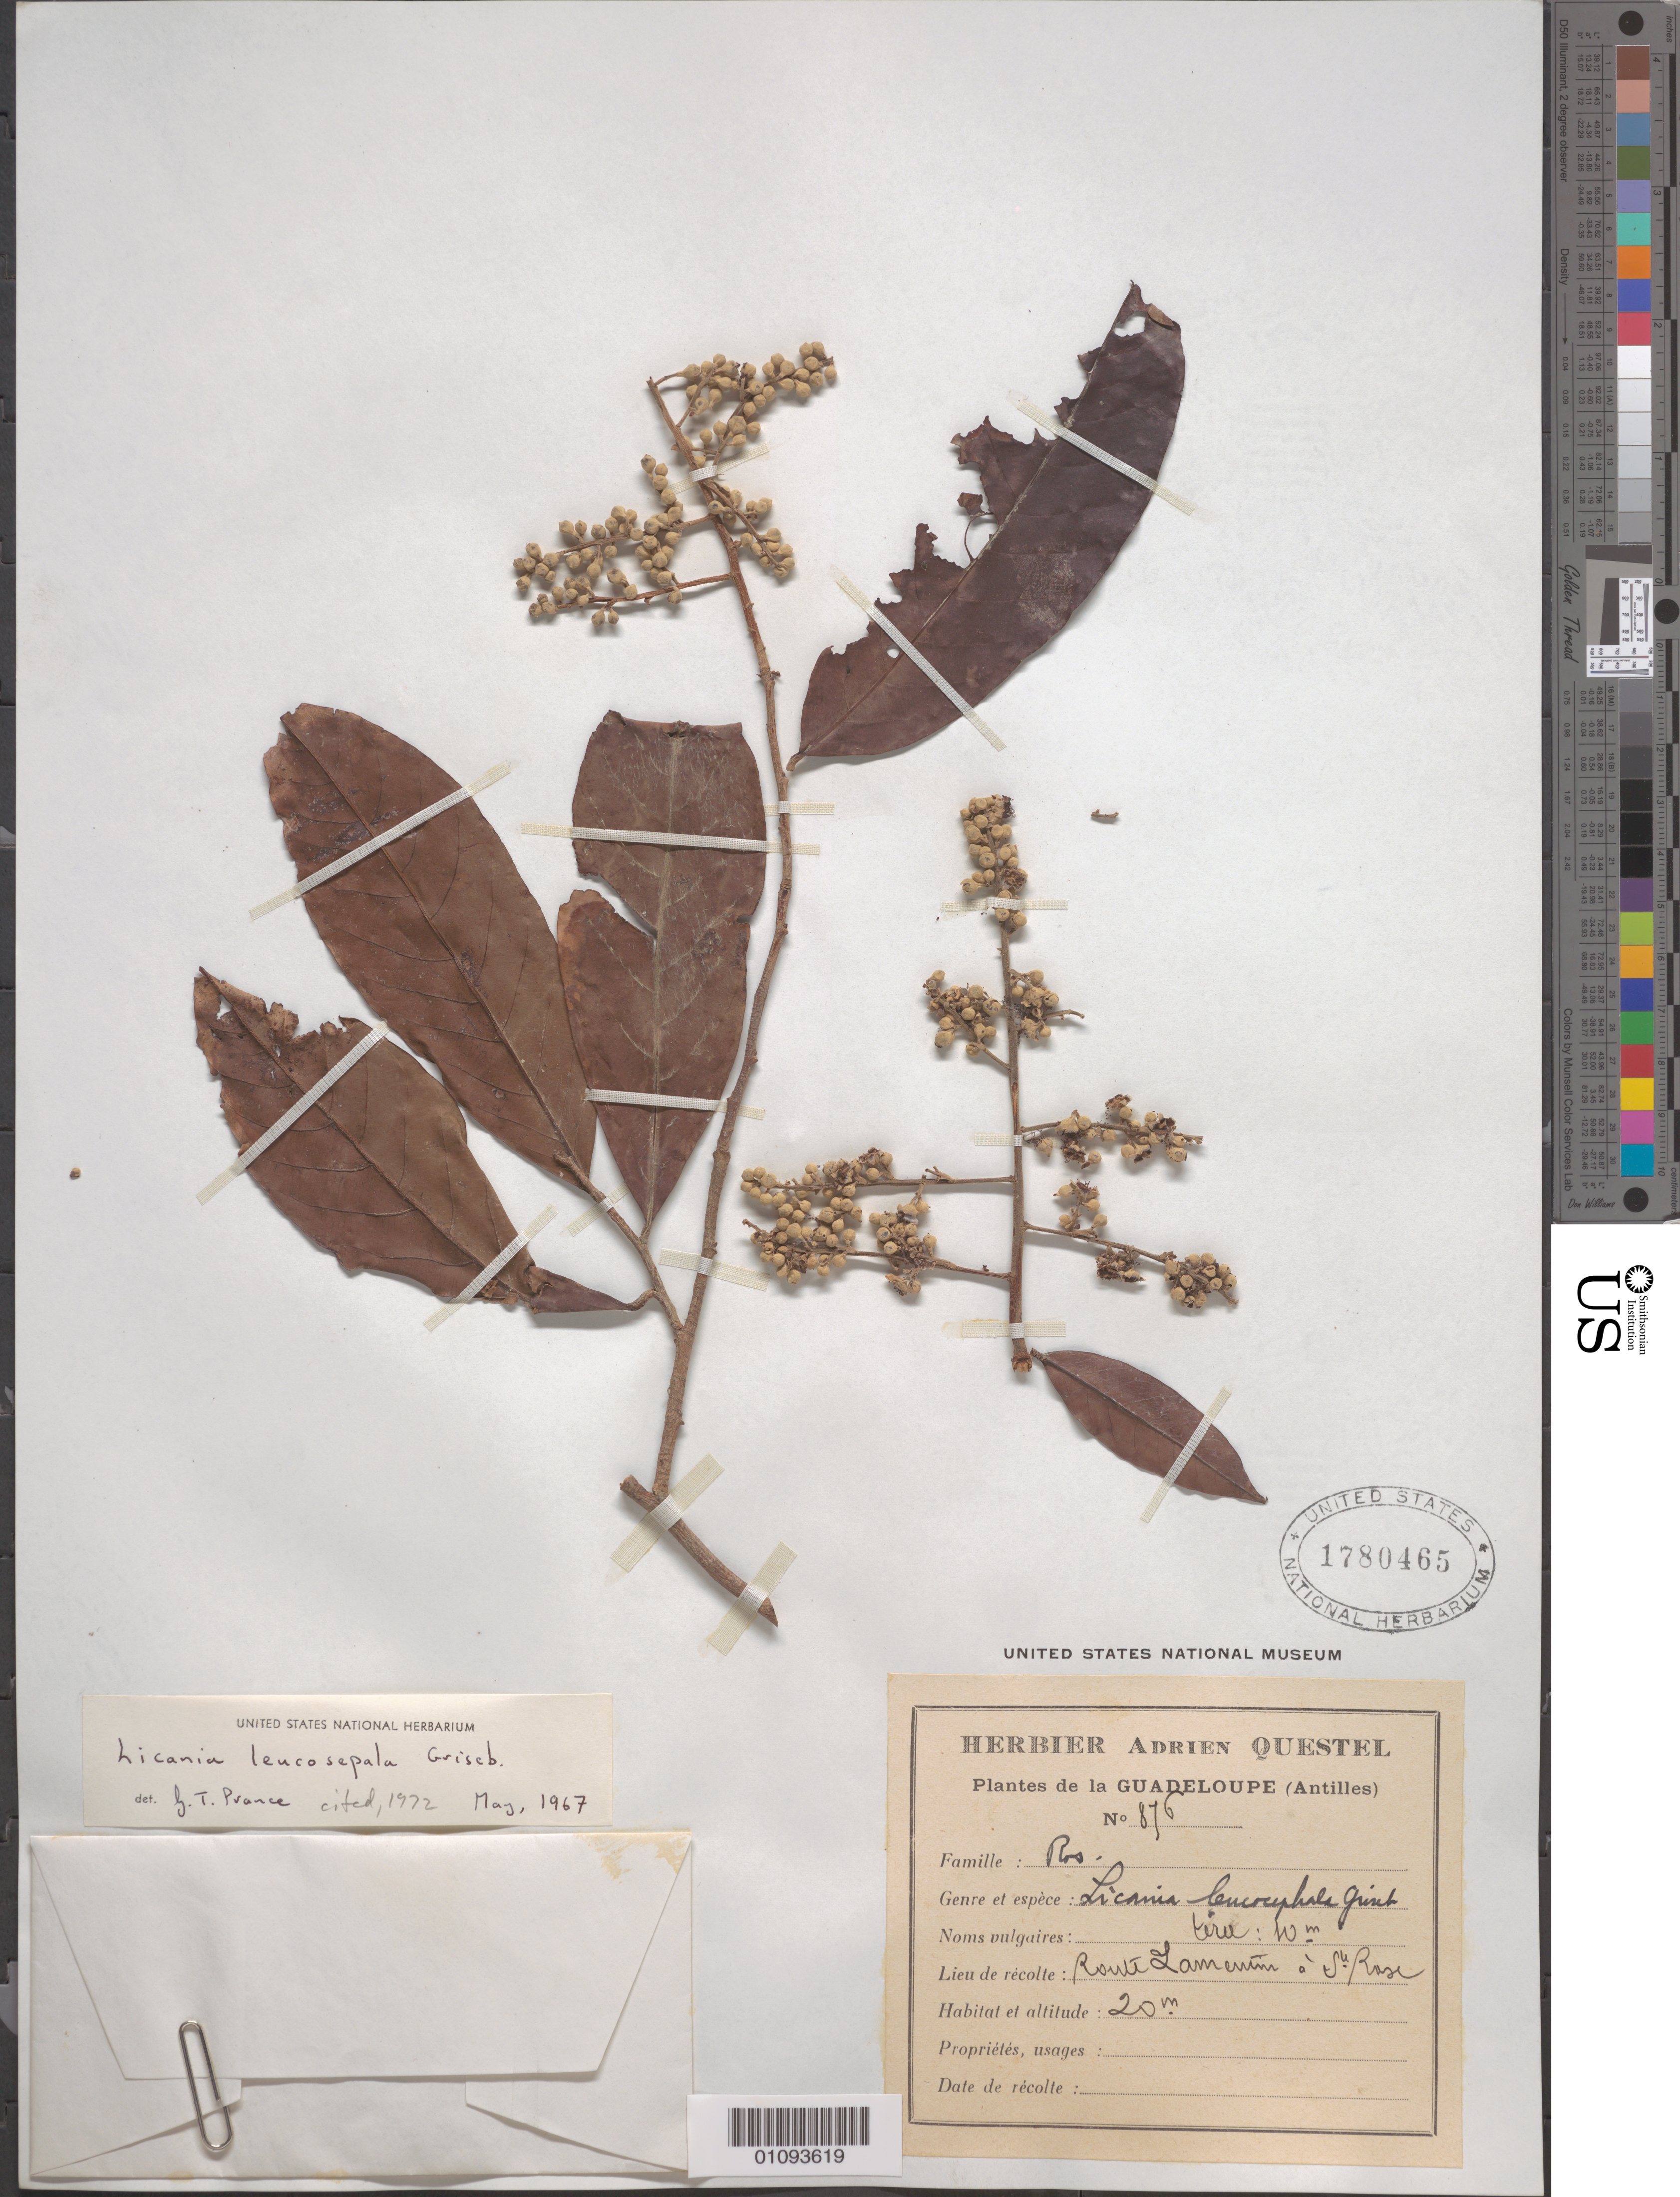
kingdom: Plantae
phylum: Tracheophyta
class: Magnoliopsida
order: Malpighiales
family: Chrysobalanaceae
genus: Moquilea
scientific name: Moquilea leucosepala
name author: (Griseb.) R.O. Williams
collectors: A. Questel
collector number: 876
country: Guadeloupe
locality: Route Lamentin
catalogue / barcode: US 1780465